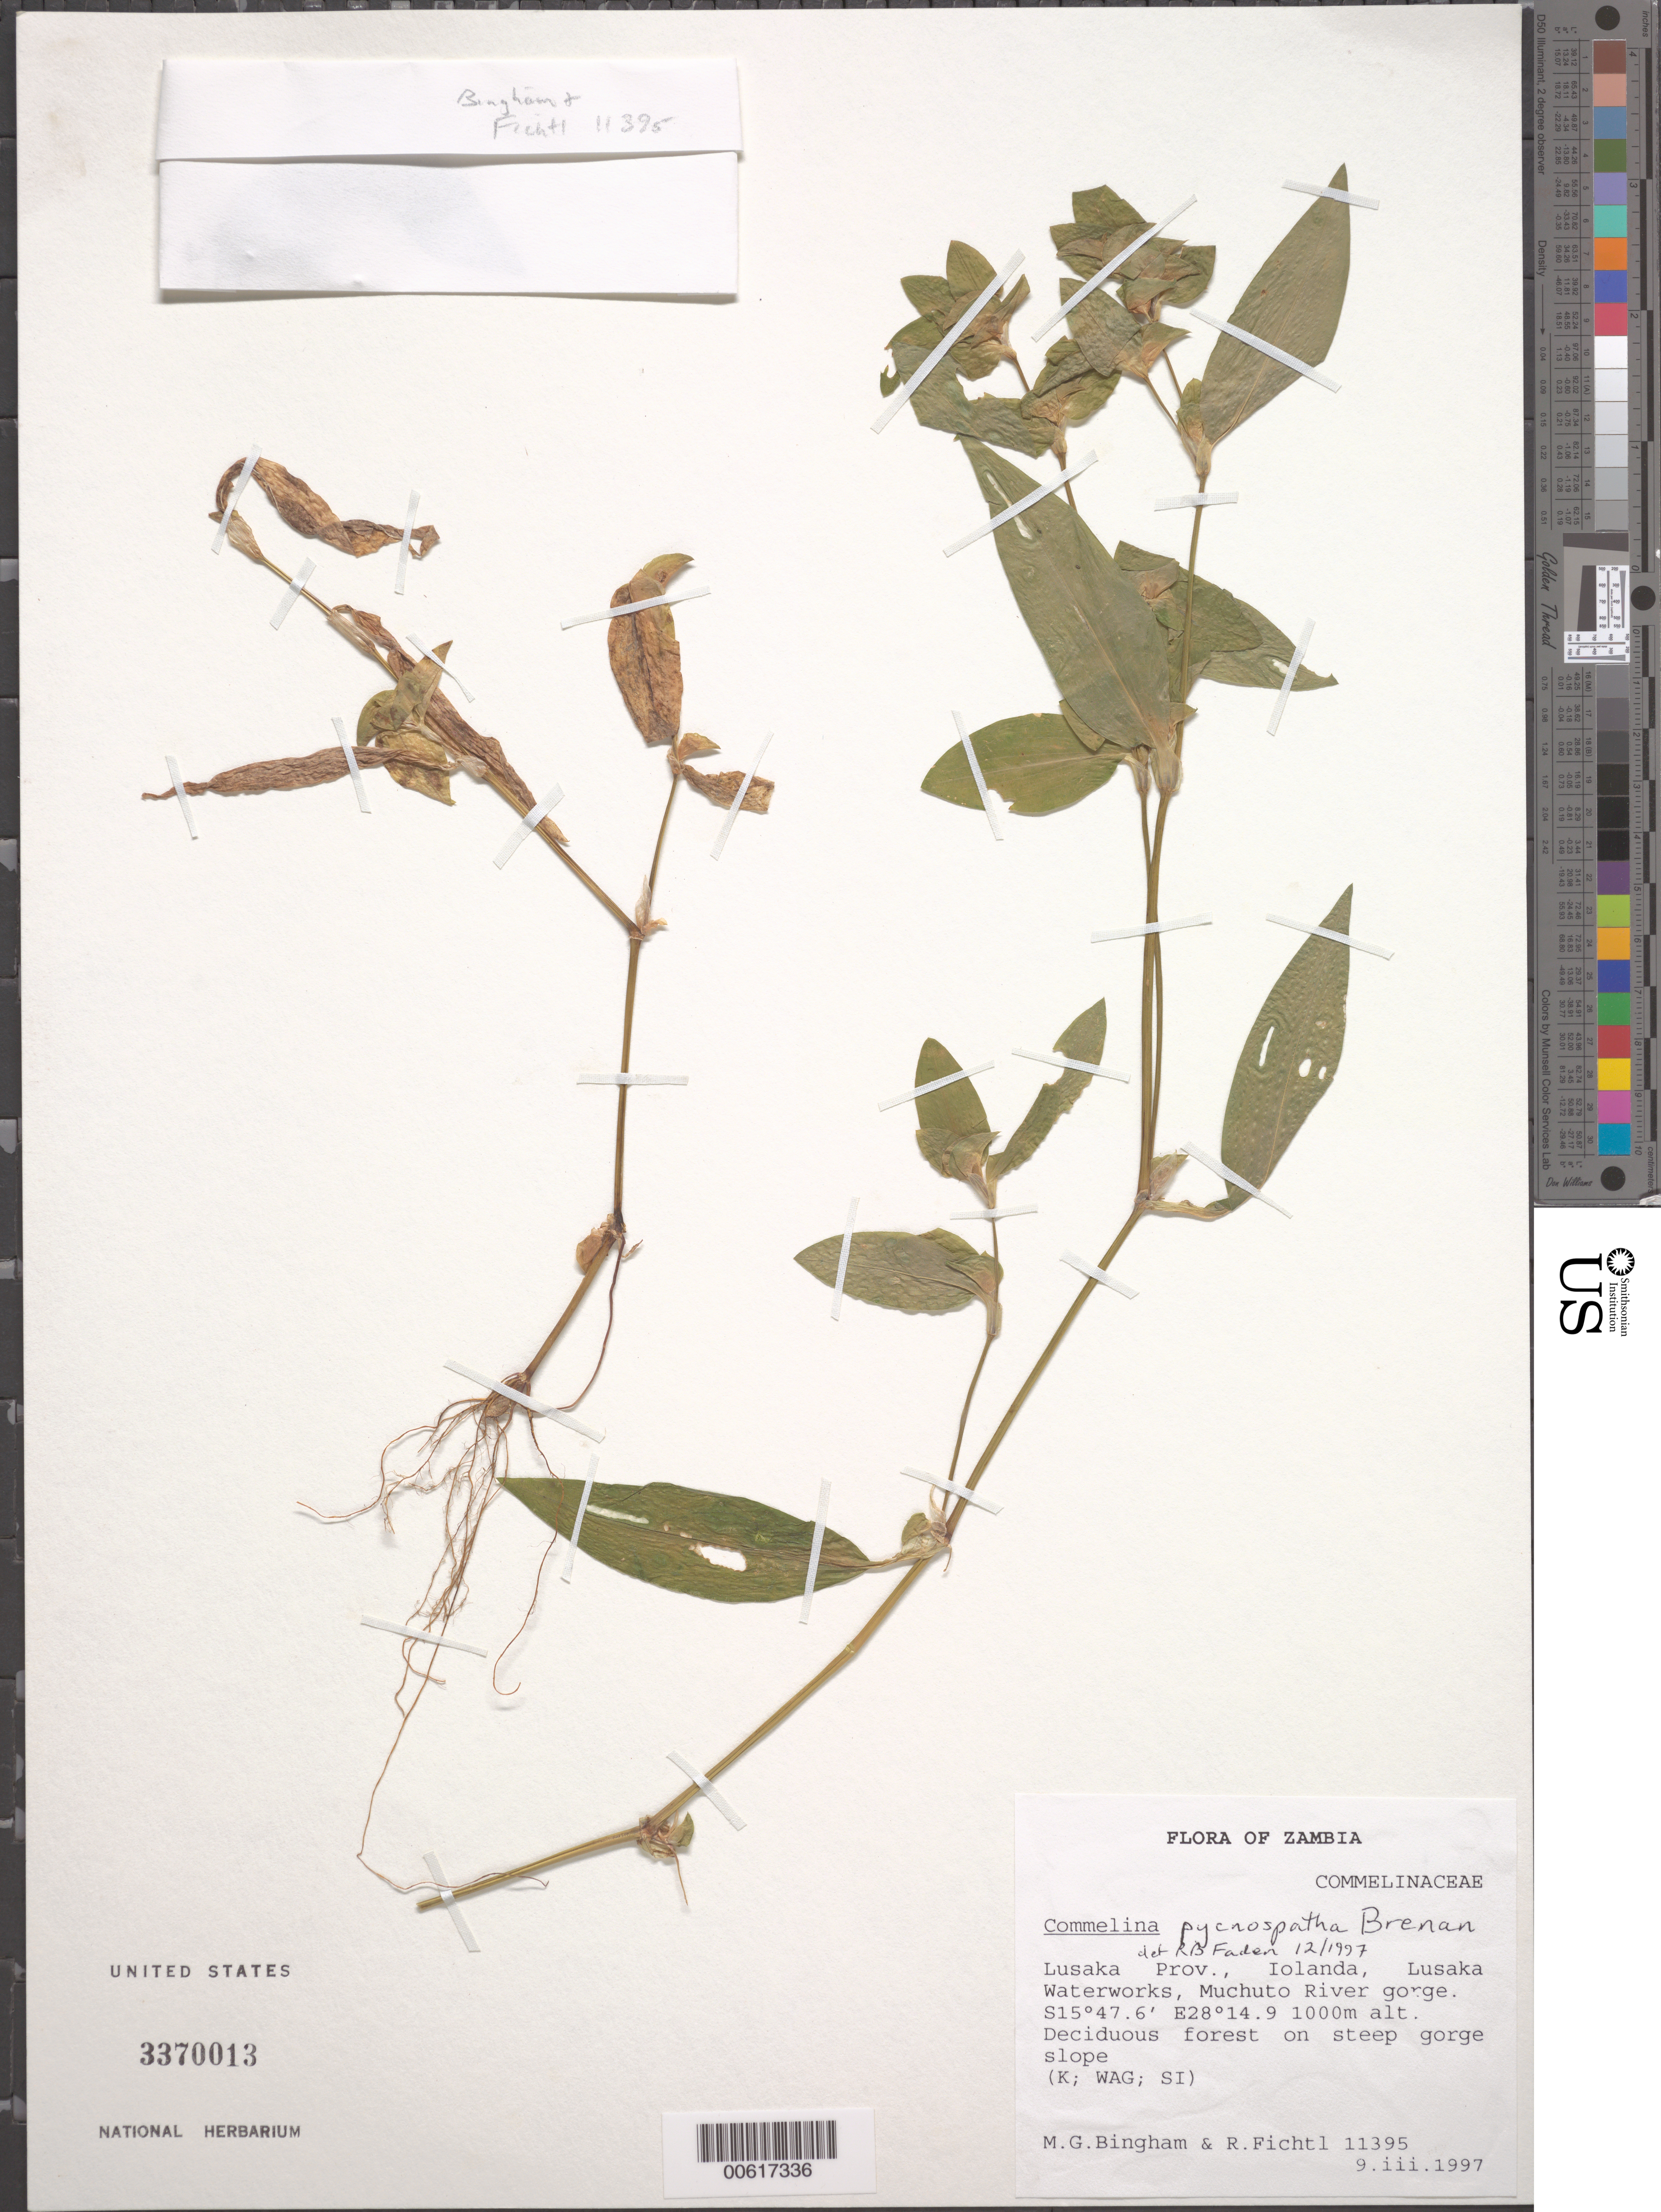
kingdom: Plantae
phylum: Tracheophyta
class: Liliopsida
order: Commelinales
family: Commelinaceae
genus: Commelina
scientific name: Commelina pycnospatha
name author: Brenan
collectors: M. Bingham & R. Fichtl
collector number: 11395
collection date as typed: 09 Mar 1997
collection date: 1997-03-09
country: Zambia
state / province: Lusaka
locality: Iolanda, lusaka waterworks, muchuto river gorge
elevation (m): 1000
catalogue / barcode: US 3370013